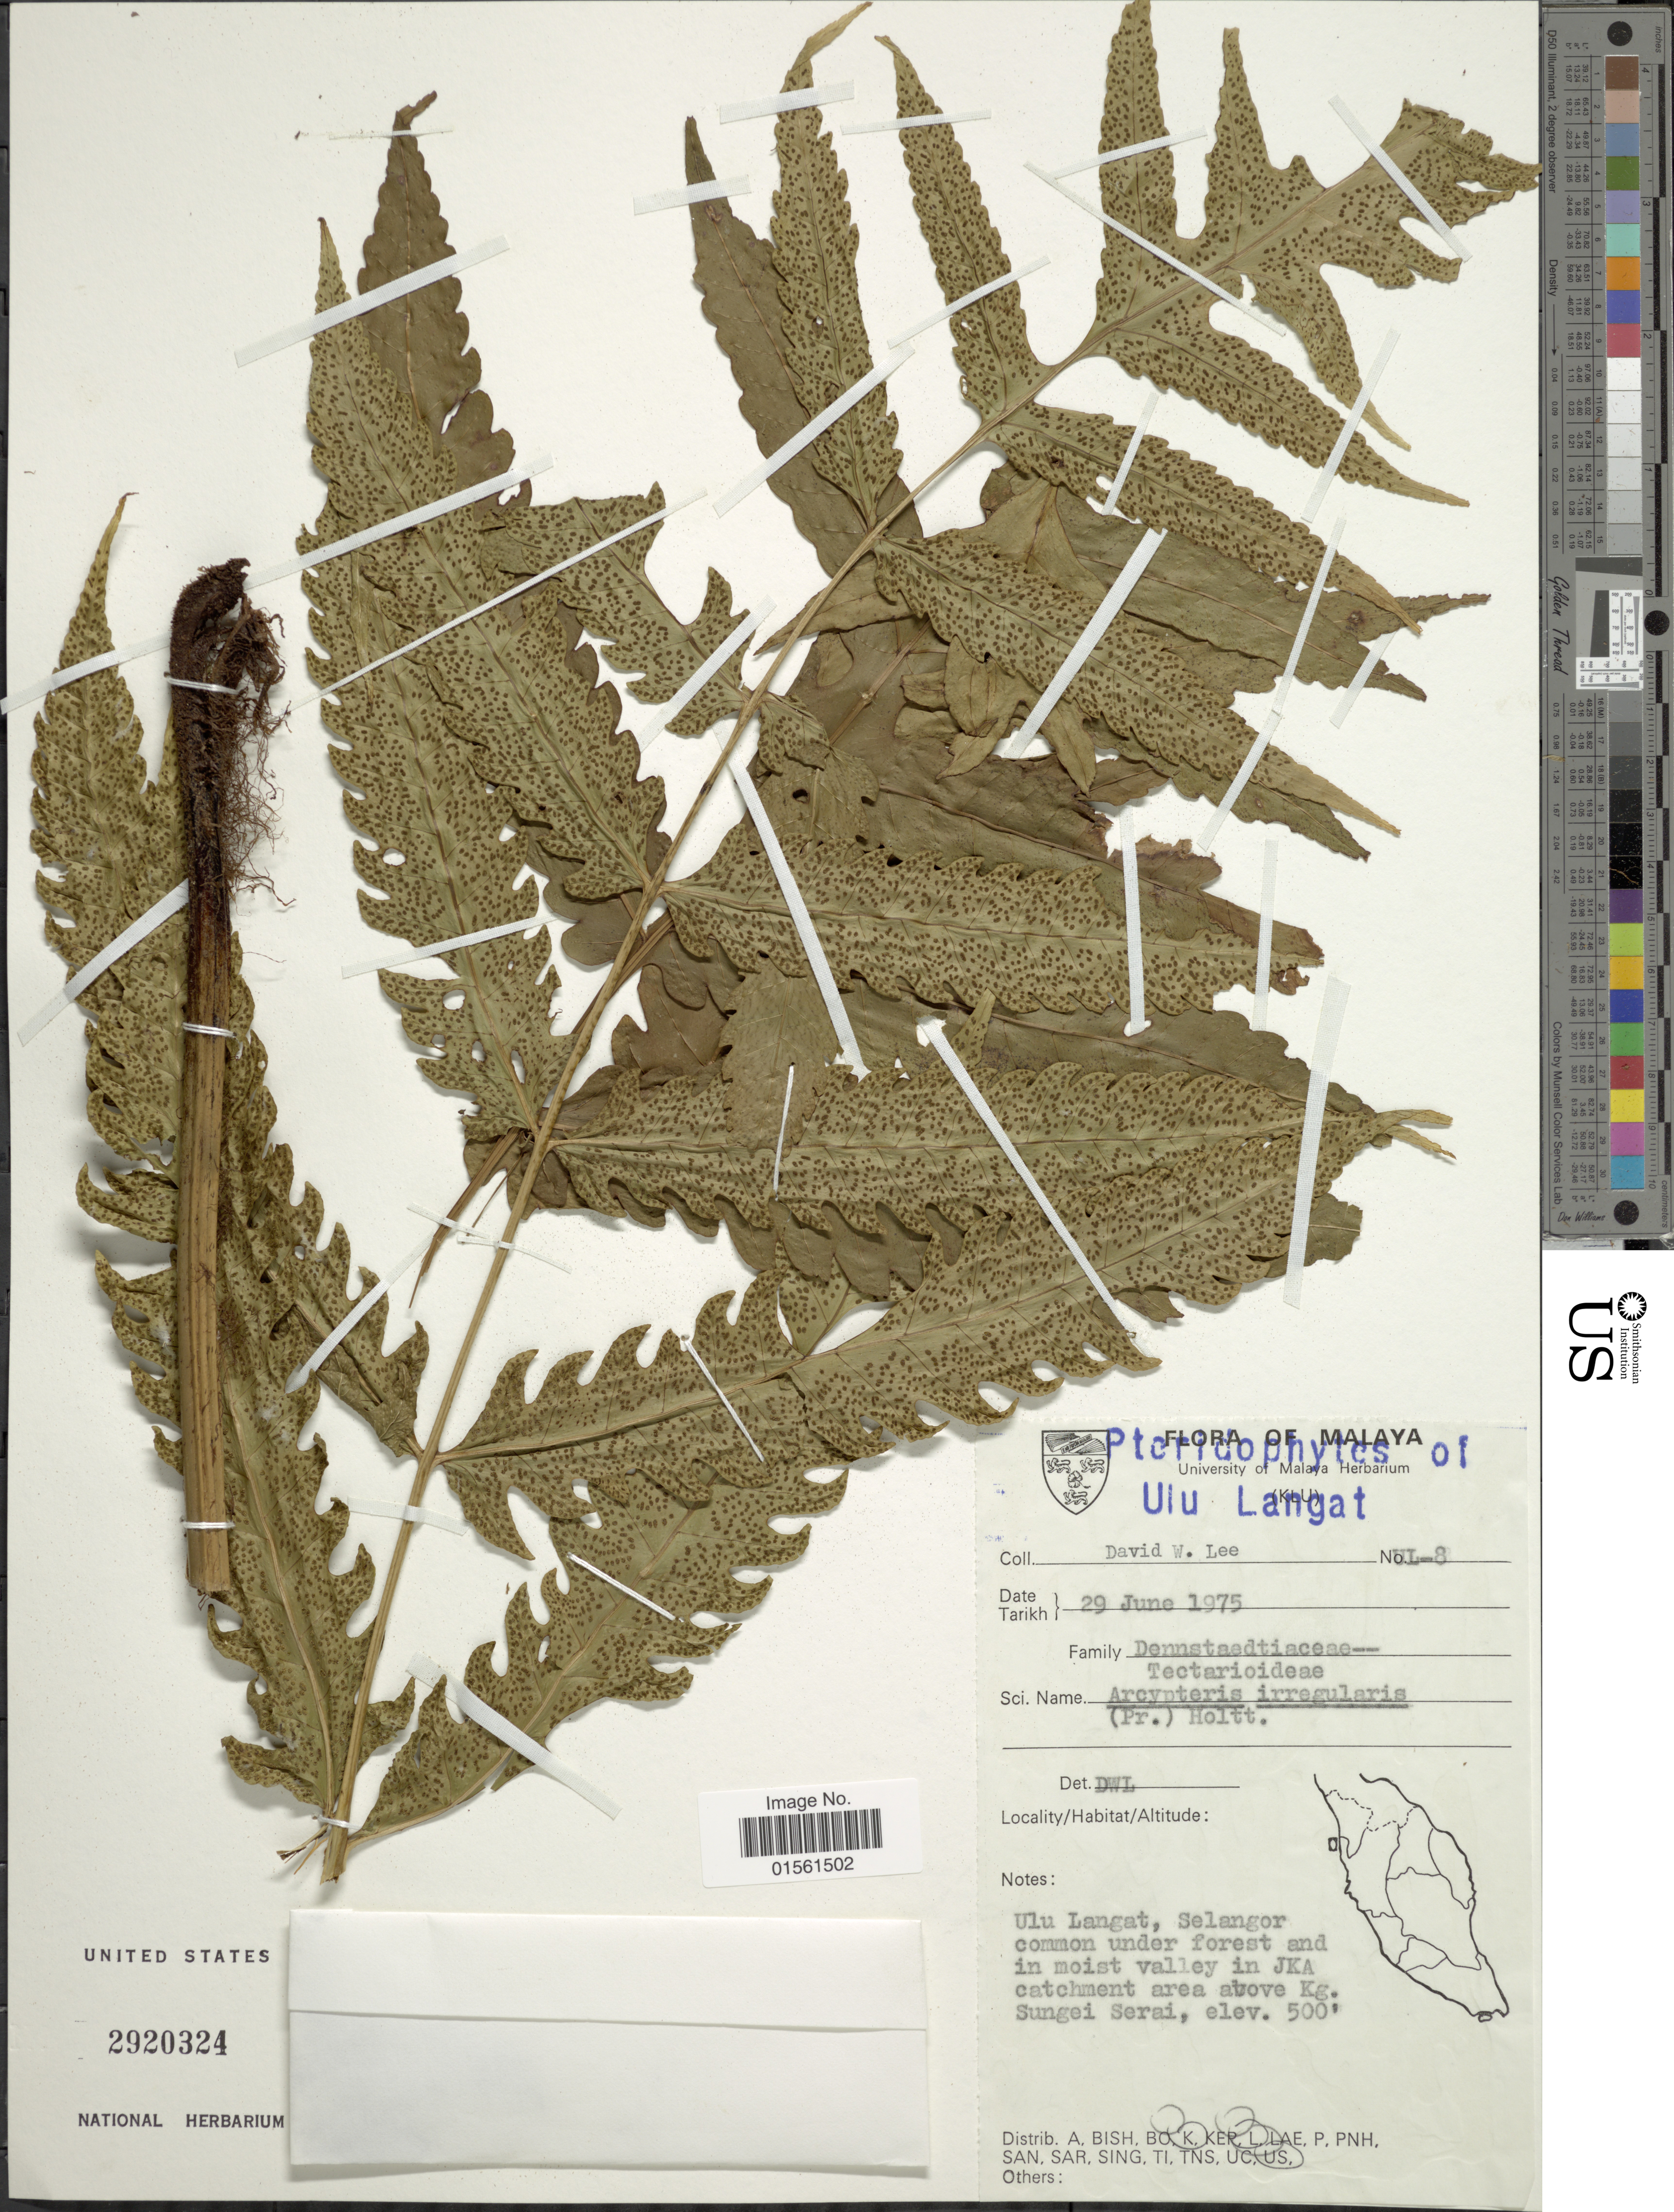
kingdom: Plantae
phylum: Tracheophyta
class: Polypodiopsida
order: Polypodiales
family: Dryopteridaceae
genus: Pleocnemia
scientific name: Pleocnemia irregularis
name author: (C. Presl) Holttum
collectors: D. Lee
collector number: UL-8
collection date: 1975-06-29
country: Malaysia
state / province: Selangor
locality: Malaya, Ulu Langpat, Selangor common under gorest and in moist valley in JkA catchment area above Kg. Sungei Serai.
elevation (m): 152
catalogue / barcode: US 2920324